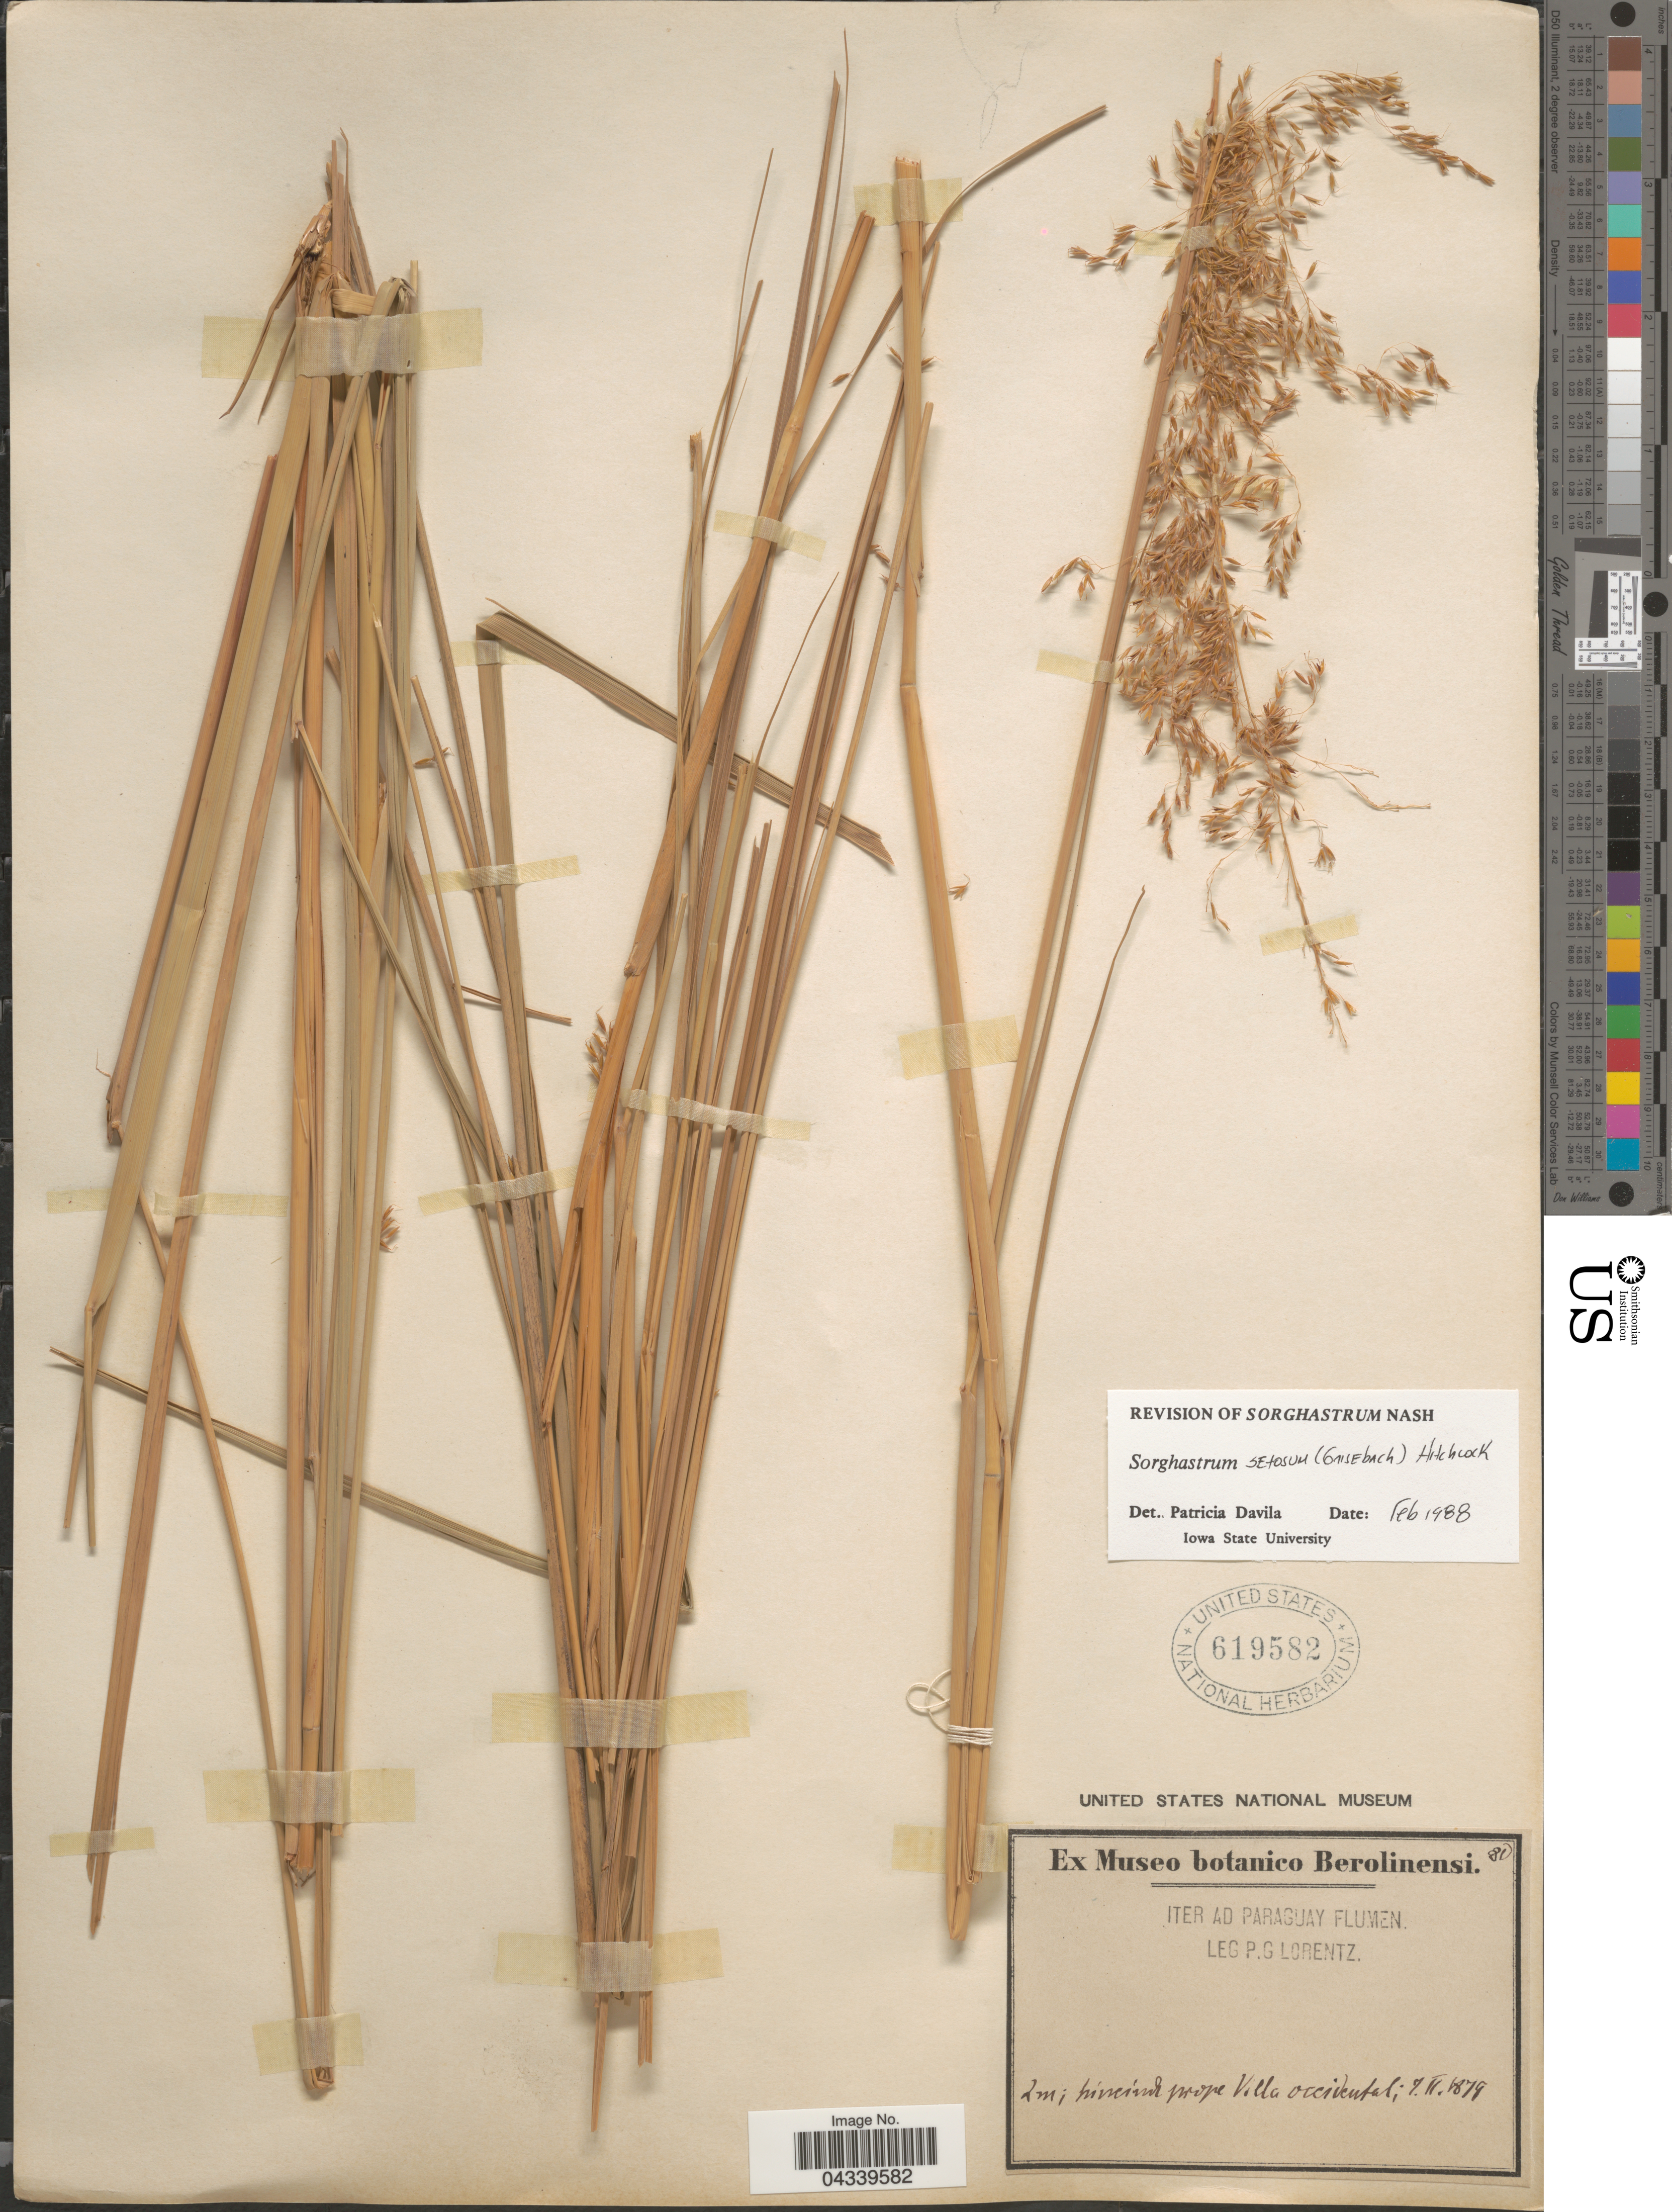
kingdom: Plantae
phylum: Tracheophyta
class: Liliopsida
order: Poales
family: Poaceae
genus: Sorghastrum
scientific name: Sorghastrum setosum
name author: (Griseb.) Hitchc.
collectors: P. G. Lorentz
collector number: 80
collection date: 1879-02-07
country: Paraguay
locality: Iter ad Paraguay Flumen. 2 mi hincinde prope Villa occidental.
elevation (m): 2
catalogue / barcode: US 619582